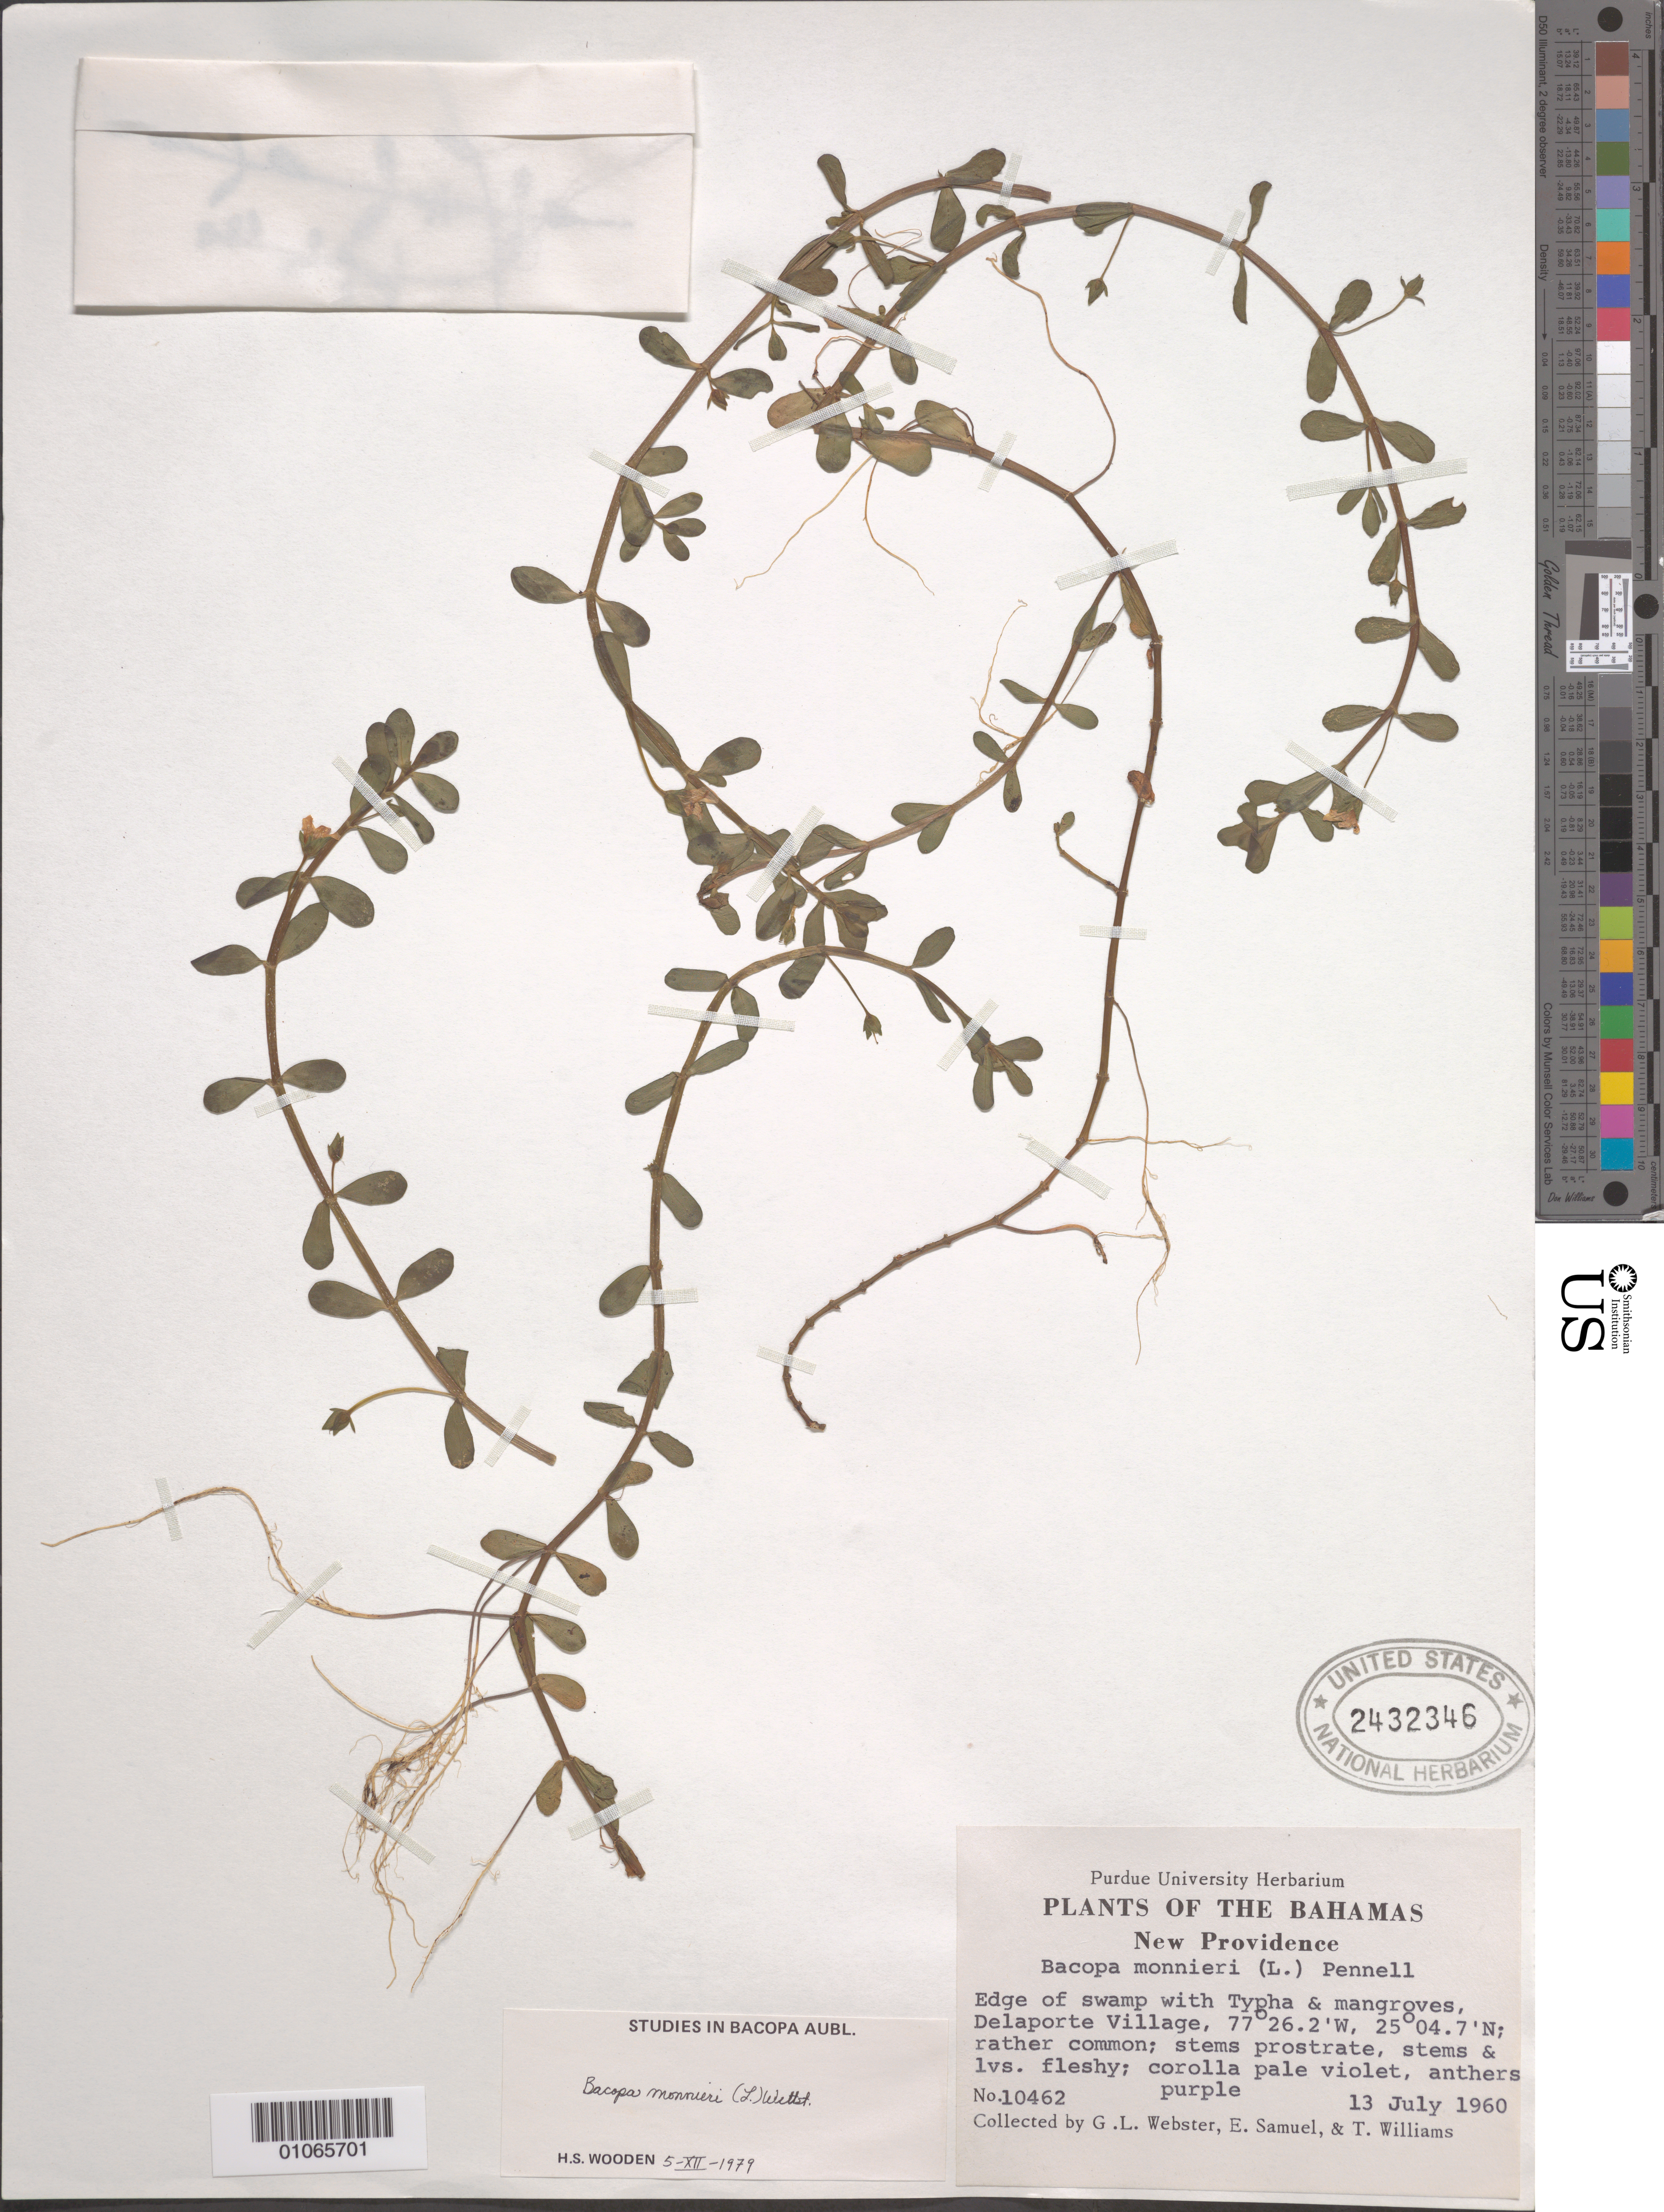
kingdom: Plantae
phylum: Tracheophyta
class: Magnoliopsida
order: Lamiales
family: Plantaginaceae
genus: Bacopa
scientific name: Bacopa monnieri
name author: (L.) Wettst.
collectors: G. L. Webster, E. Samuel & T. Williams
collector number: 10462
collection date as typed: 13 Jul 1960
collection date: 1960-07-13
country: Bahamas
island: New Providence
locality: Edge of swamp with Typha and mangroves, Delaporte village.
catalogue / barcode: US 2432346